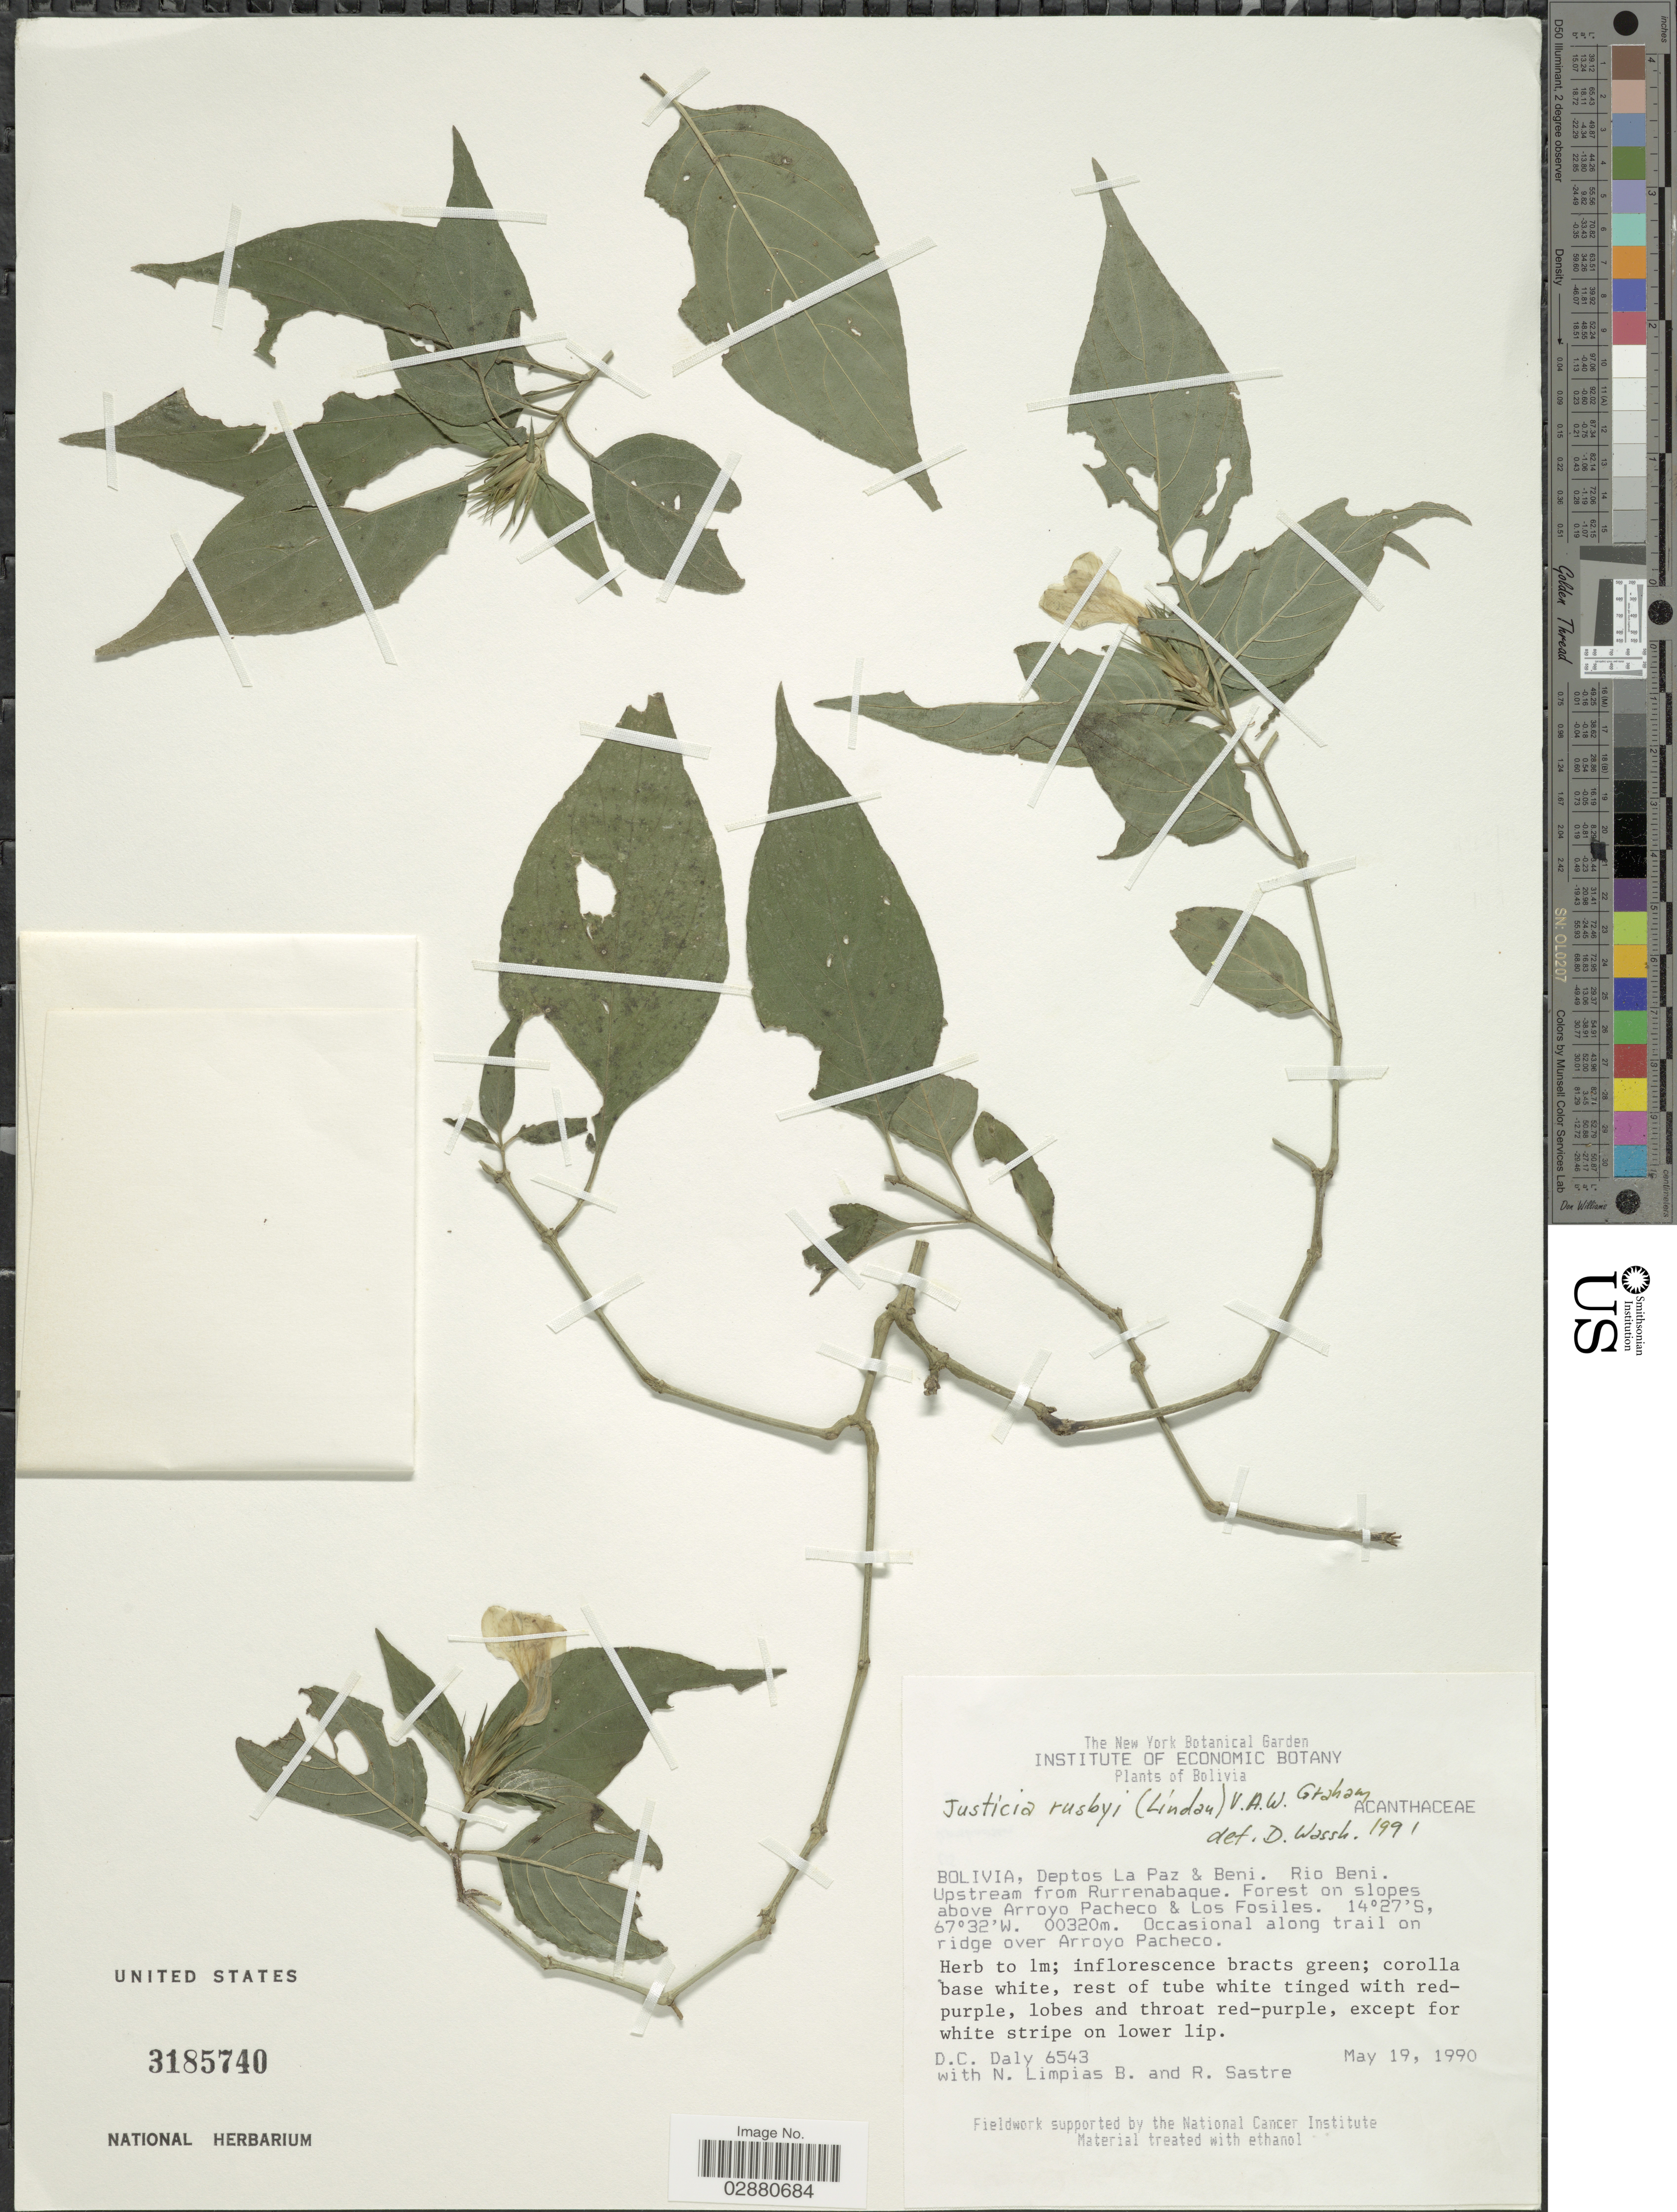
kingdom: Plantae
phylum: Tracheophyta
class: Magnoliopsida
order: Lamiales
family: Acanthaceae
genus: Justicia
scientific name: Justicia rusbyi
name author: (Lindau) V.A.W. Graham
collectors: D. C. Daly, N. Limpias B. & R. Sastre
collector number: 6543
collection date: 1990-05-19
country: Bolivia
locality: Deptos La Paz & Beni. Rio Beni. Upstream from Rurrenabaque. Forest on slopes above Arroyo Pacheco & Los Fosiles. Occasional along trail on ridge over Arroyo Pacheco.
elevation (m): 320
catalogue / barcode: US 3185740